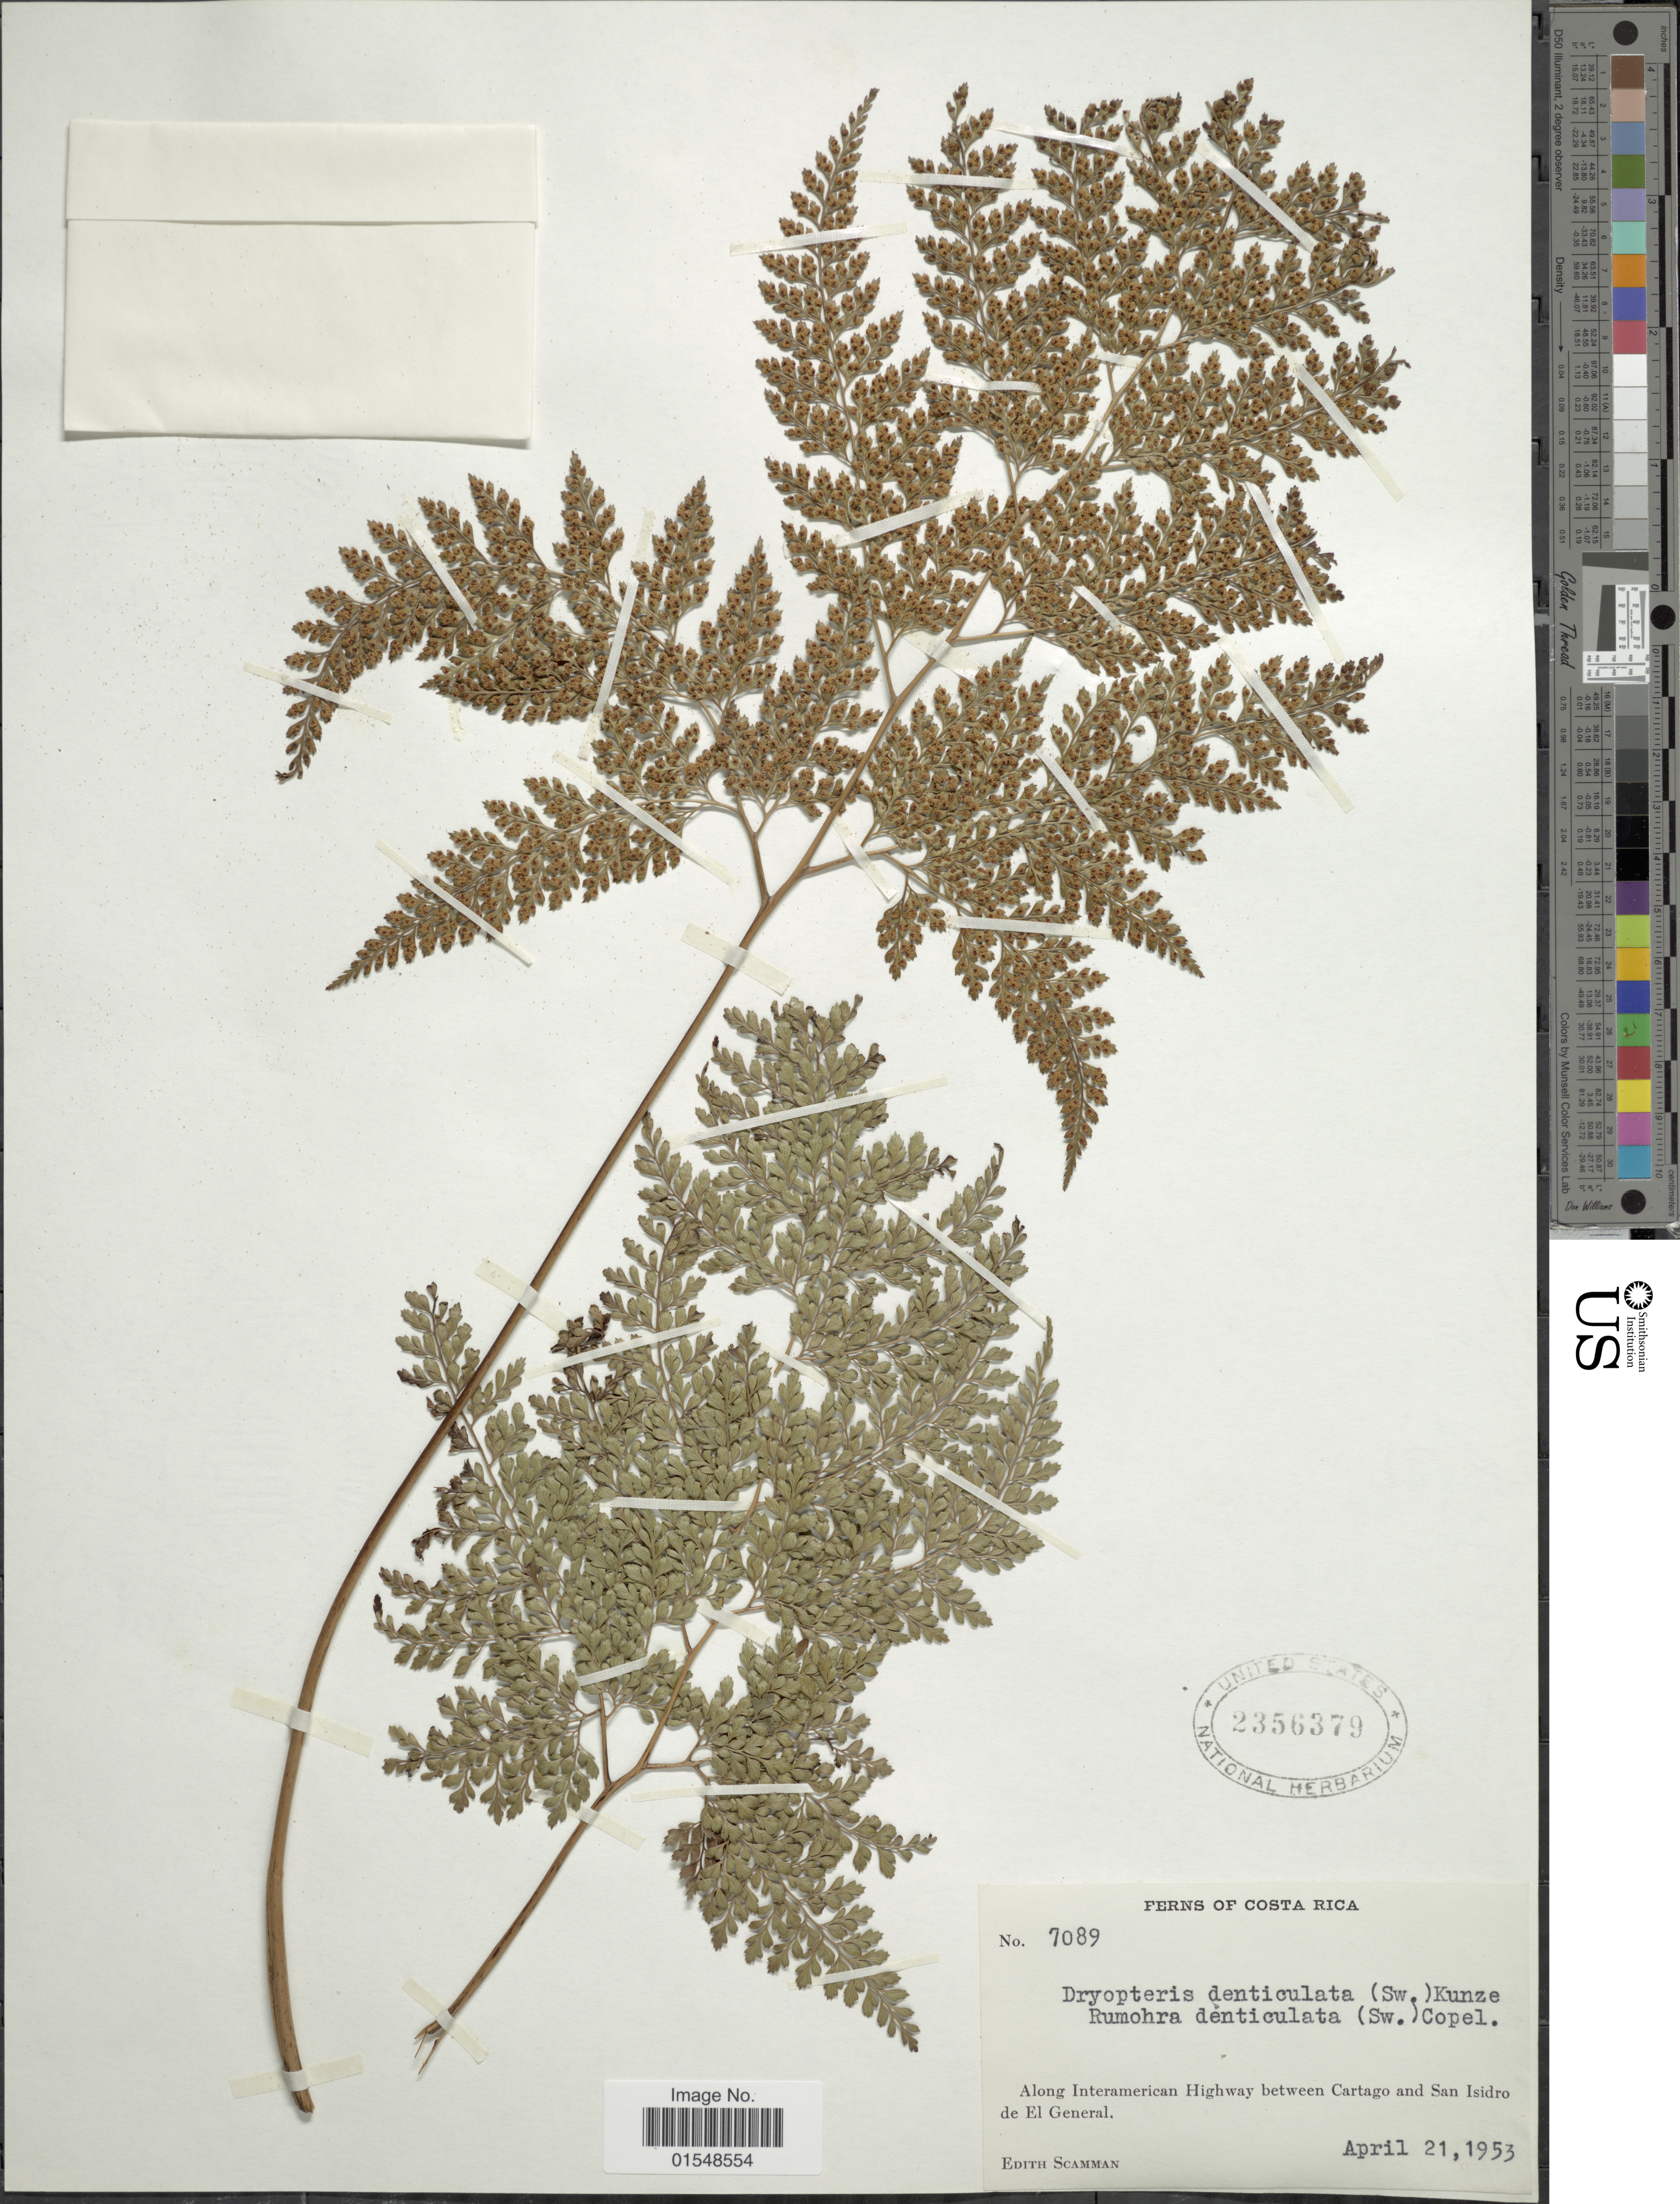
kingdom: Plantae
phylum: Tracheophyta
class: Polypodiopsida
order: Polypodiales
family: Dryopteridaceae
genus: Arachniodes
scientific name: Arachniodes denticulata var. barbensis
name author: (C. Chr.) Lellinger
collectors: E. Scamman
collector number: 7089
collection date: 1953-04-21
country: Costa Rica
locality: Along Interamerican Highway between Cartago and San Isidro de El General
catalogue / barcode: US 2356379